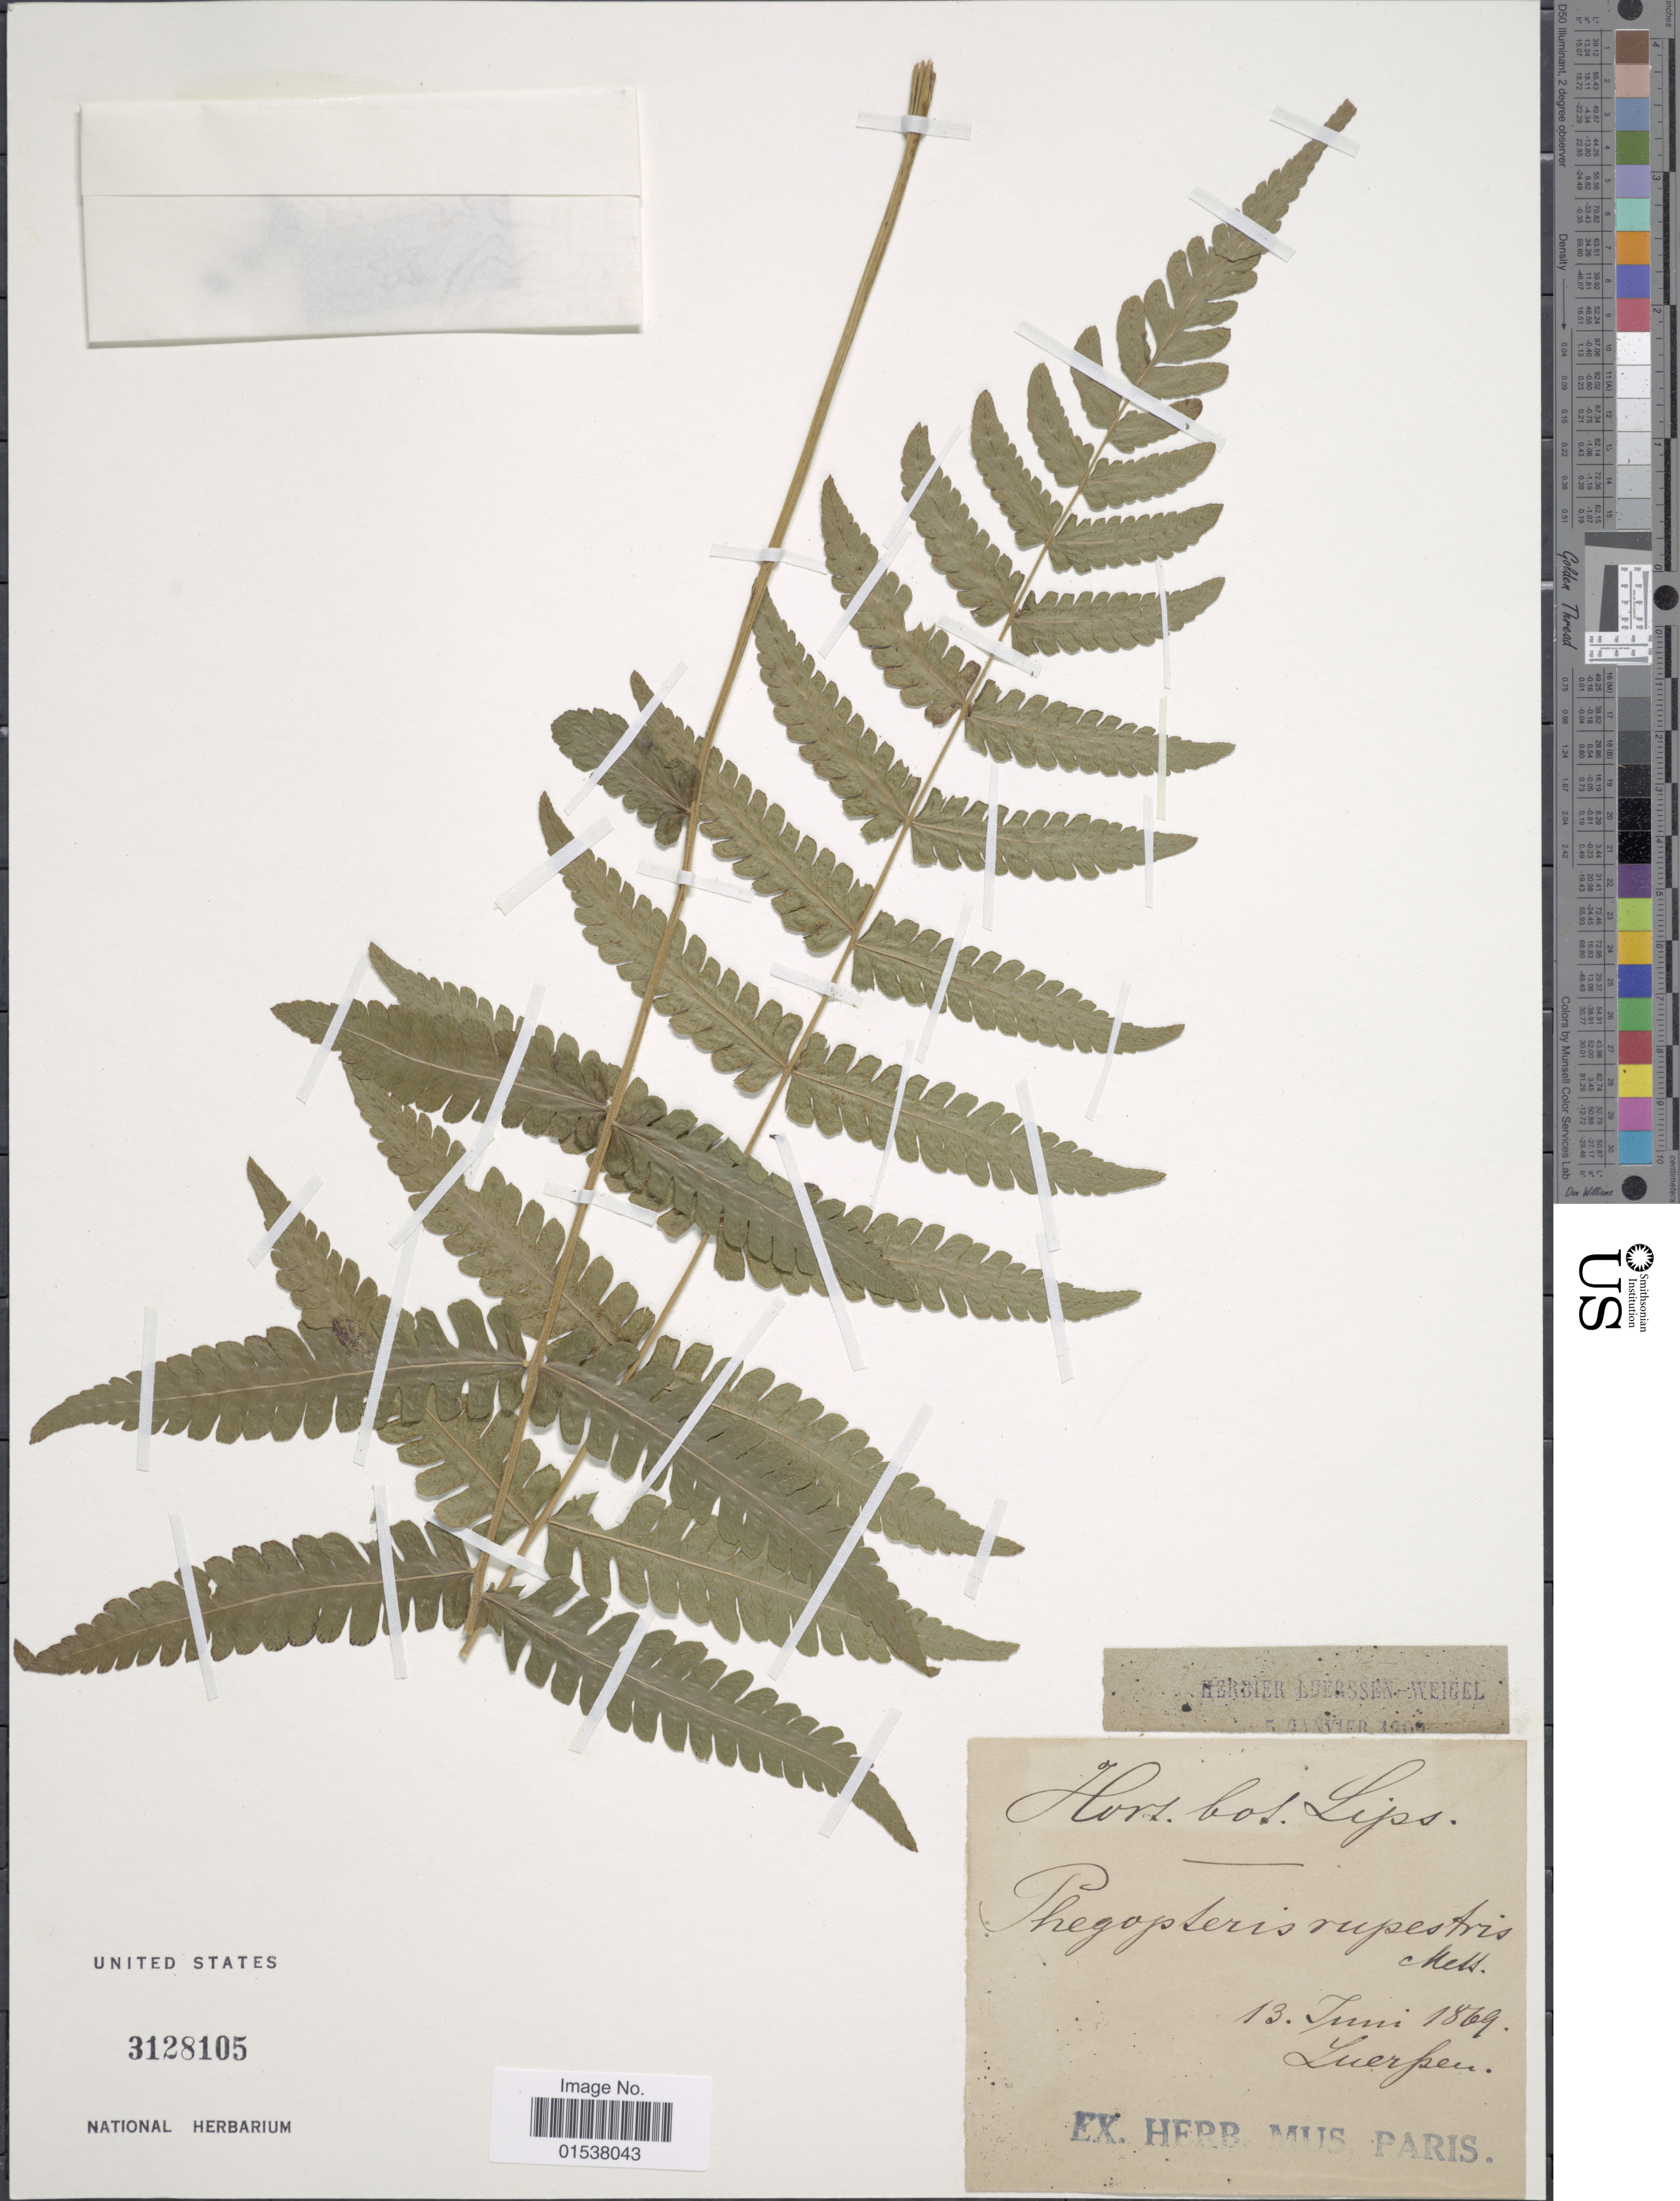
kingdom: Plantae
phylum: Tracheophyta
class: Polypodiopsida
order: Polypodiales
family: Thelypteridaceae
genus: Amauropelta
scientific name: Amauropelta rupestris (Klotzsch) comb. nov., ined 2015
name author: (Klotzsch)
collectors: Luerssen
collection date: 1869-06-13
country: Germany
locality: Hort. bos Lips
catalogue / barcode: US 3128105